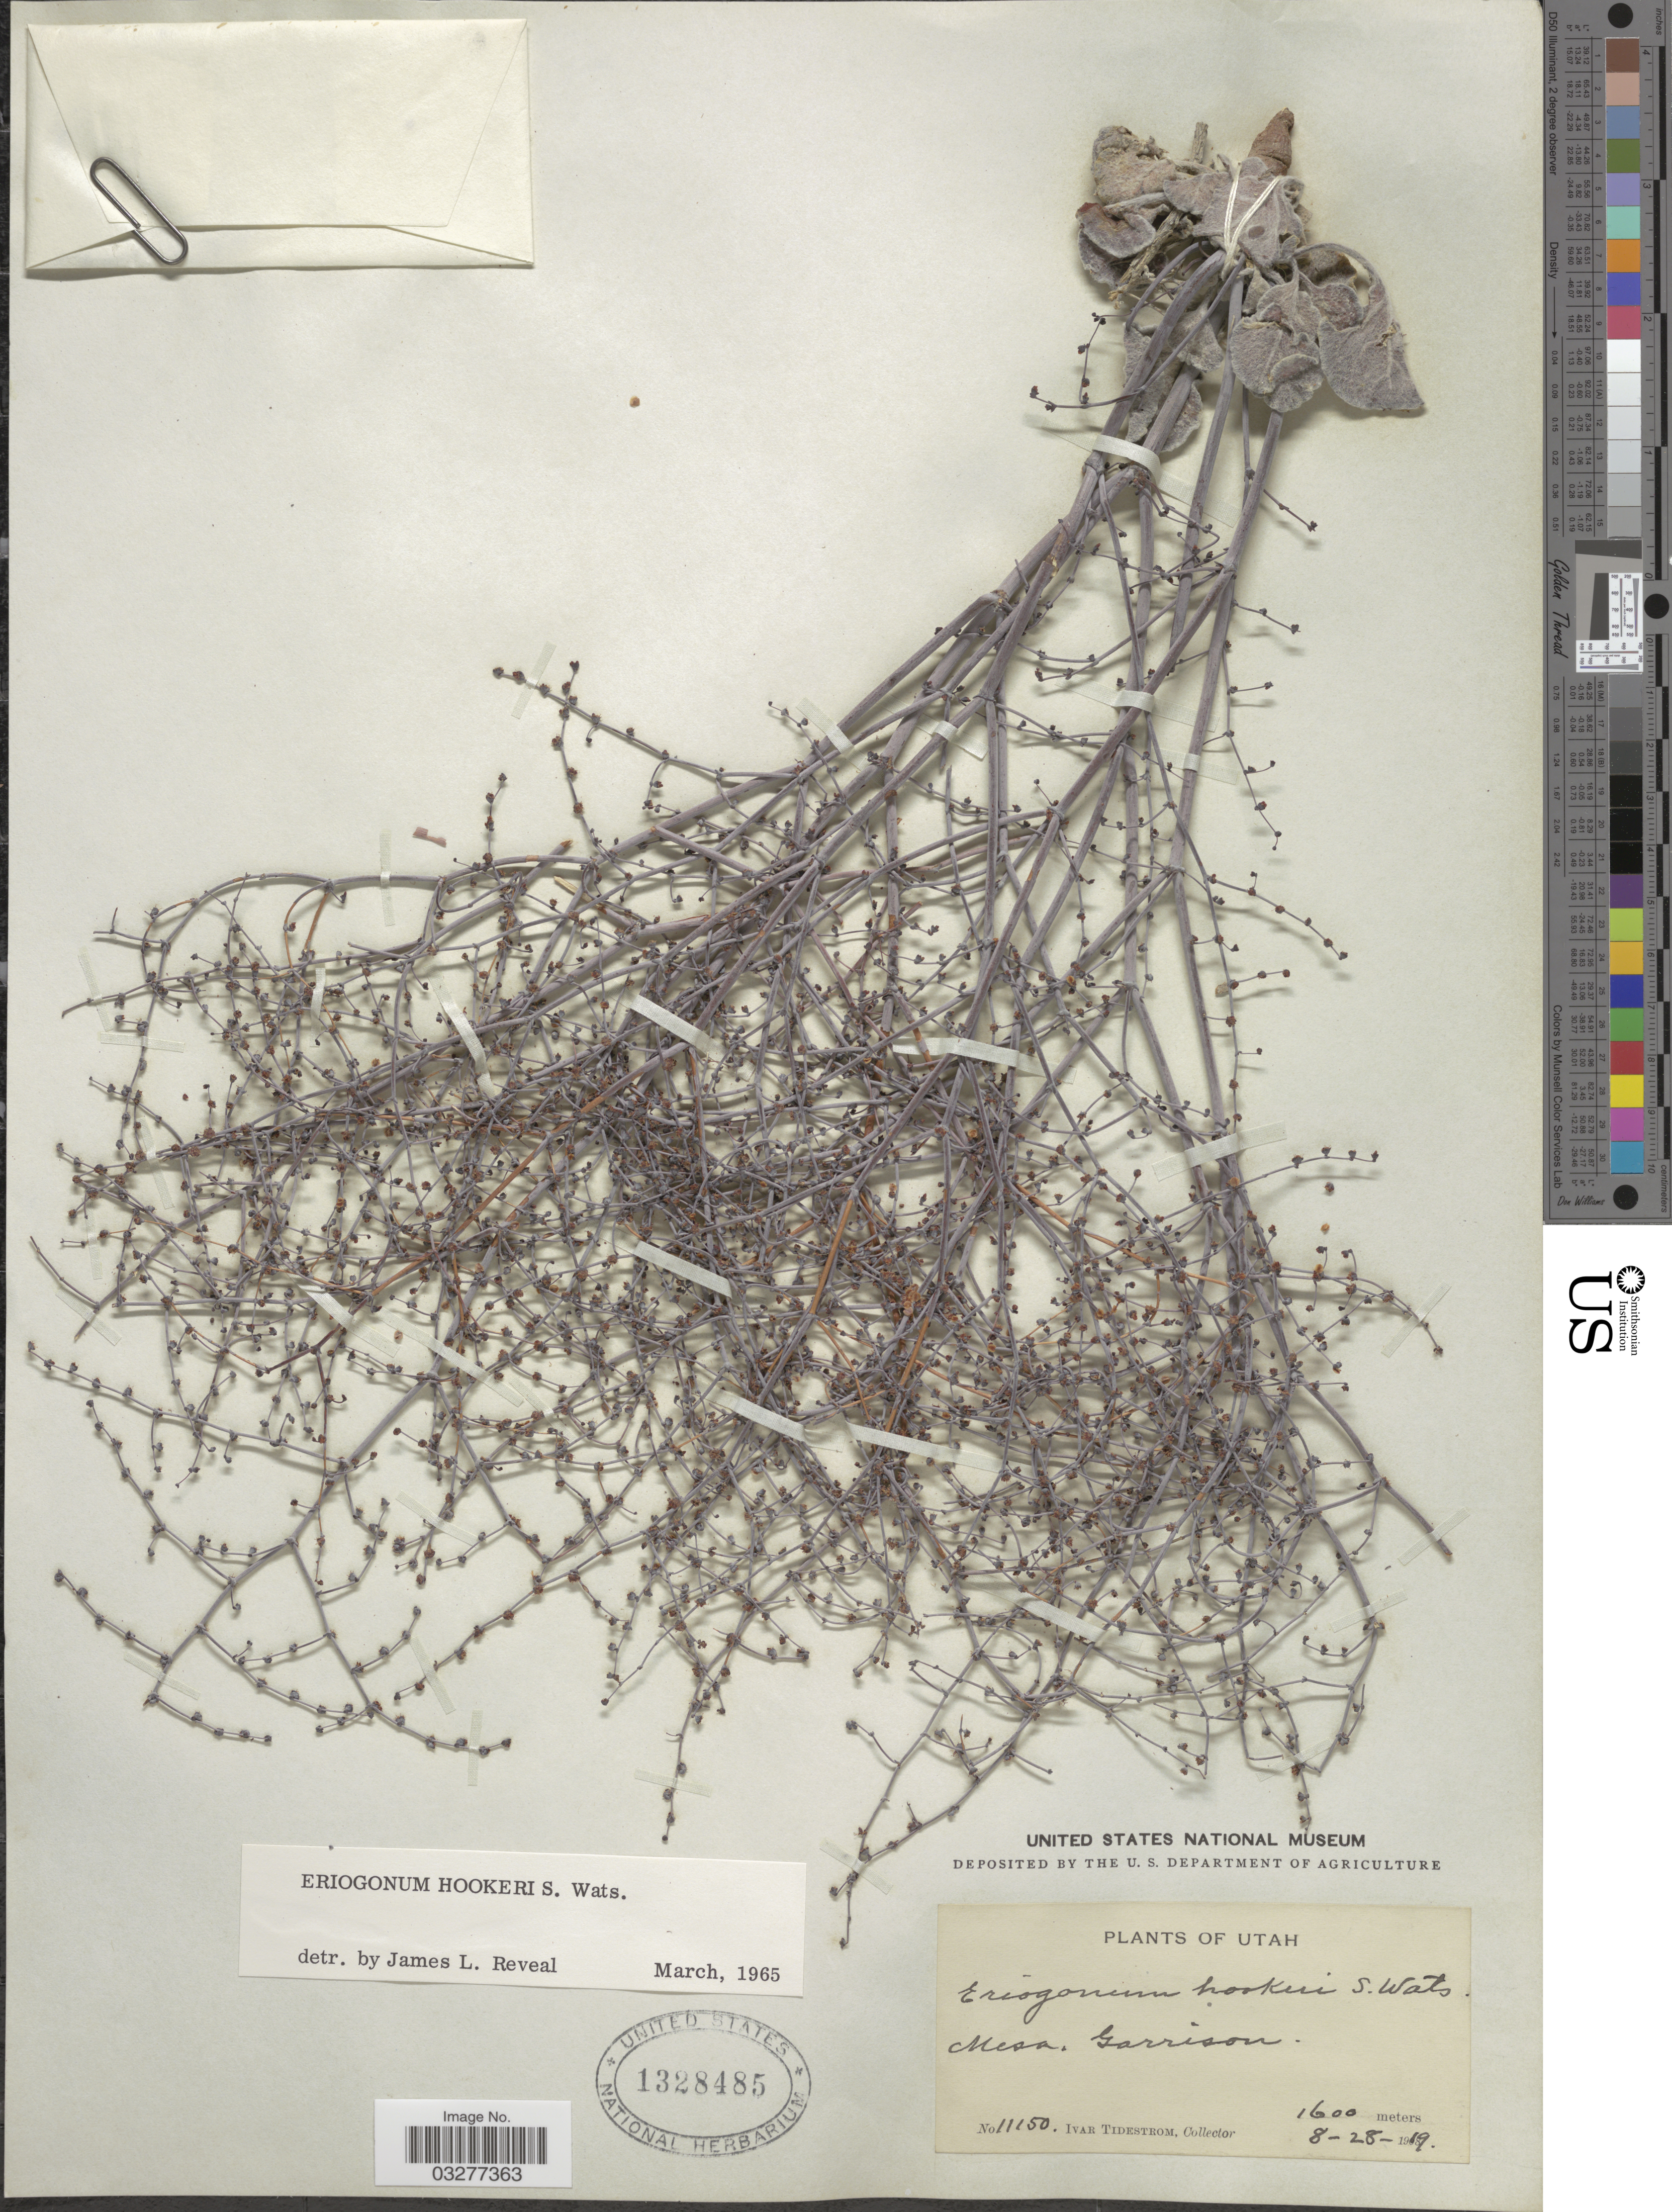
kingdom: Plantae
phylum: Tracheophyta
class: Magnoliopsida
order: Caryophyllales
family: Polygonaceae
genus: Eriogonum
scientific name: Eriogonum hookeri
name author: S. Watson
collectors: I. F. Tidestrom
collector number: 11150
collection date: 1919-08-28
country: United States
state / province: Utah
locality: Mesa. Garrison.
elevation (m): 1600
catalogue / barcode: US 1328485